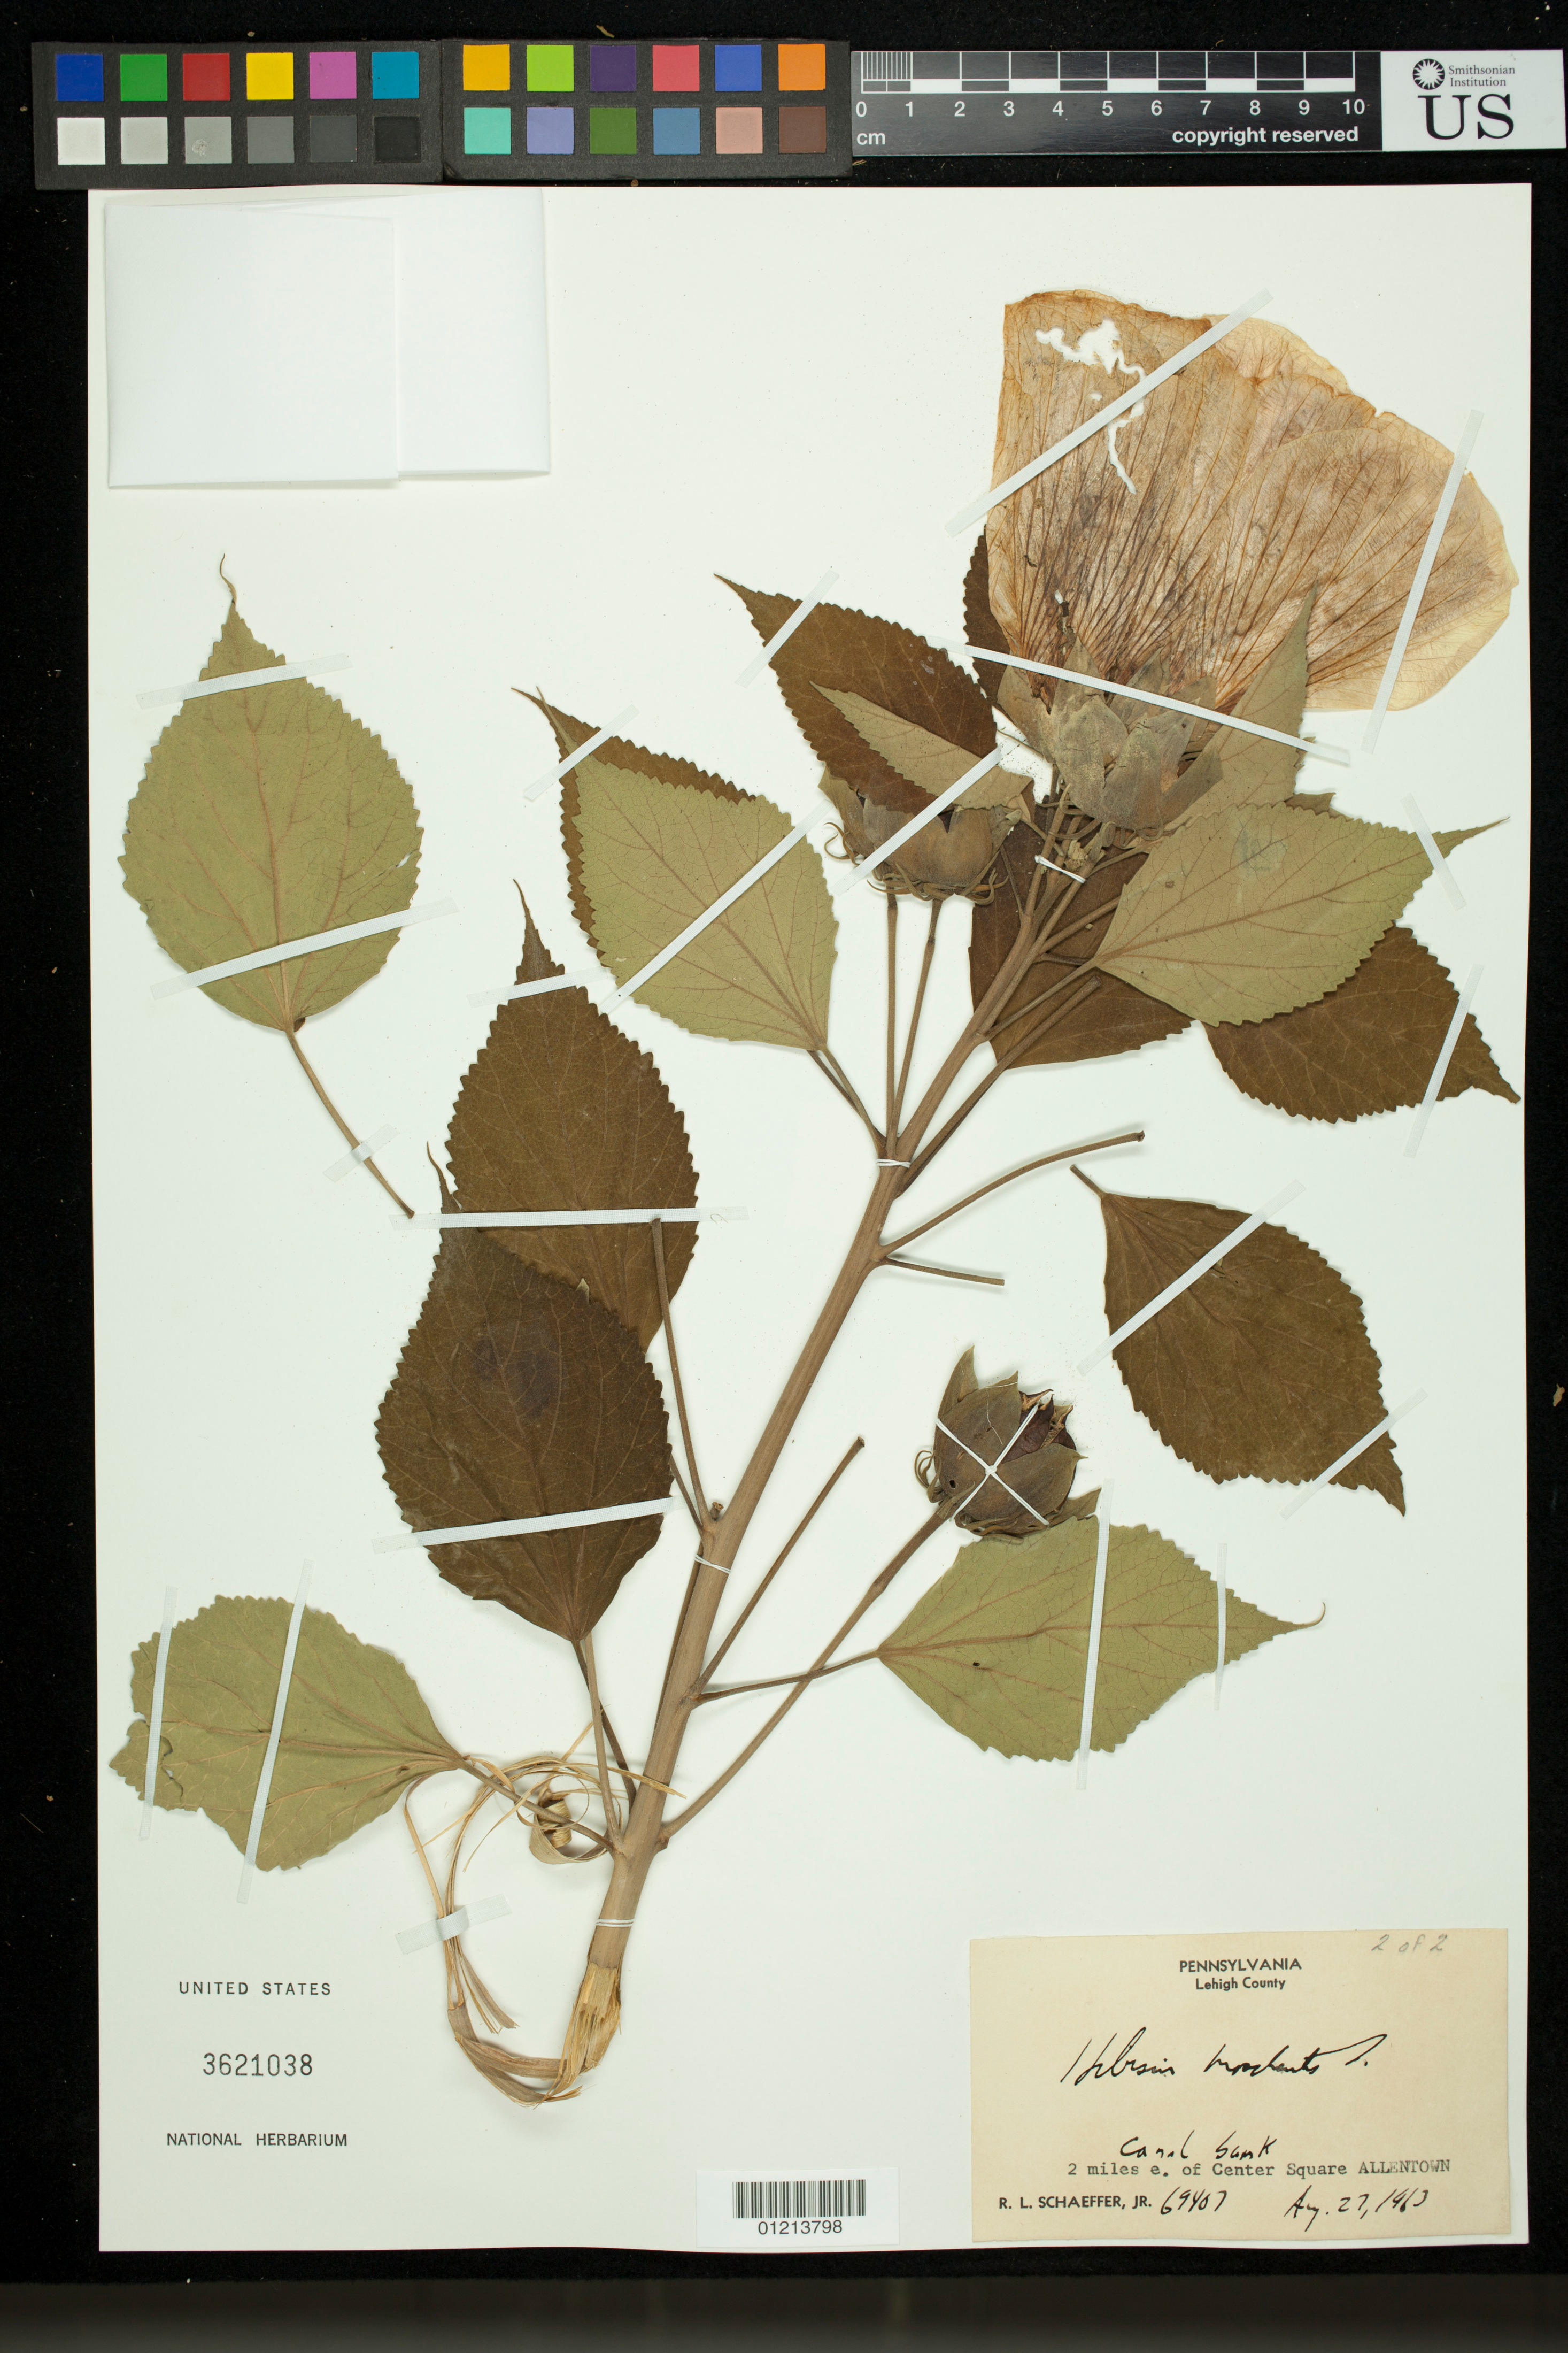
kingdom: Plantae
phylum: Tracheophyta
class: Magnoliopsida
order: Malvales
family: Malvaceae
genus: Hibiscus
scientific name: Hibiscus moscheutos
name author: L.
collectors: R. L. Schaeffer Jr.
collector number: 69407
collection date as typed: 27 Aug 1963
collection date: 1963-08-27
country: United States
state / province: Pennsylvania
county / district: Lehigh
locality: Lehigh County: Canal bank 2 miles e. of Center Square, Allentown.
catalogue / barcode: US 3621038